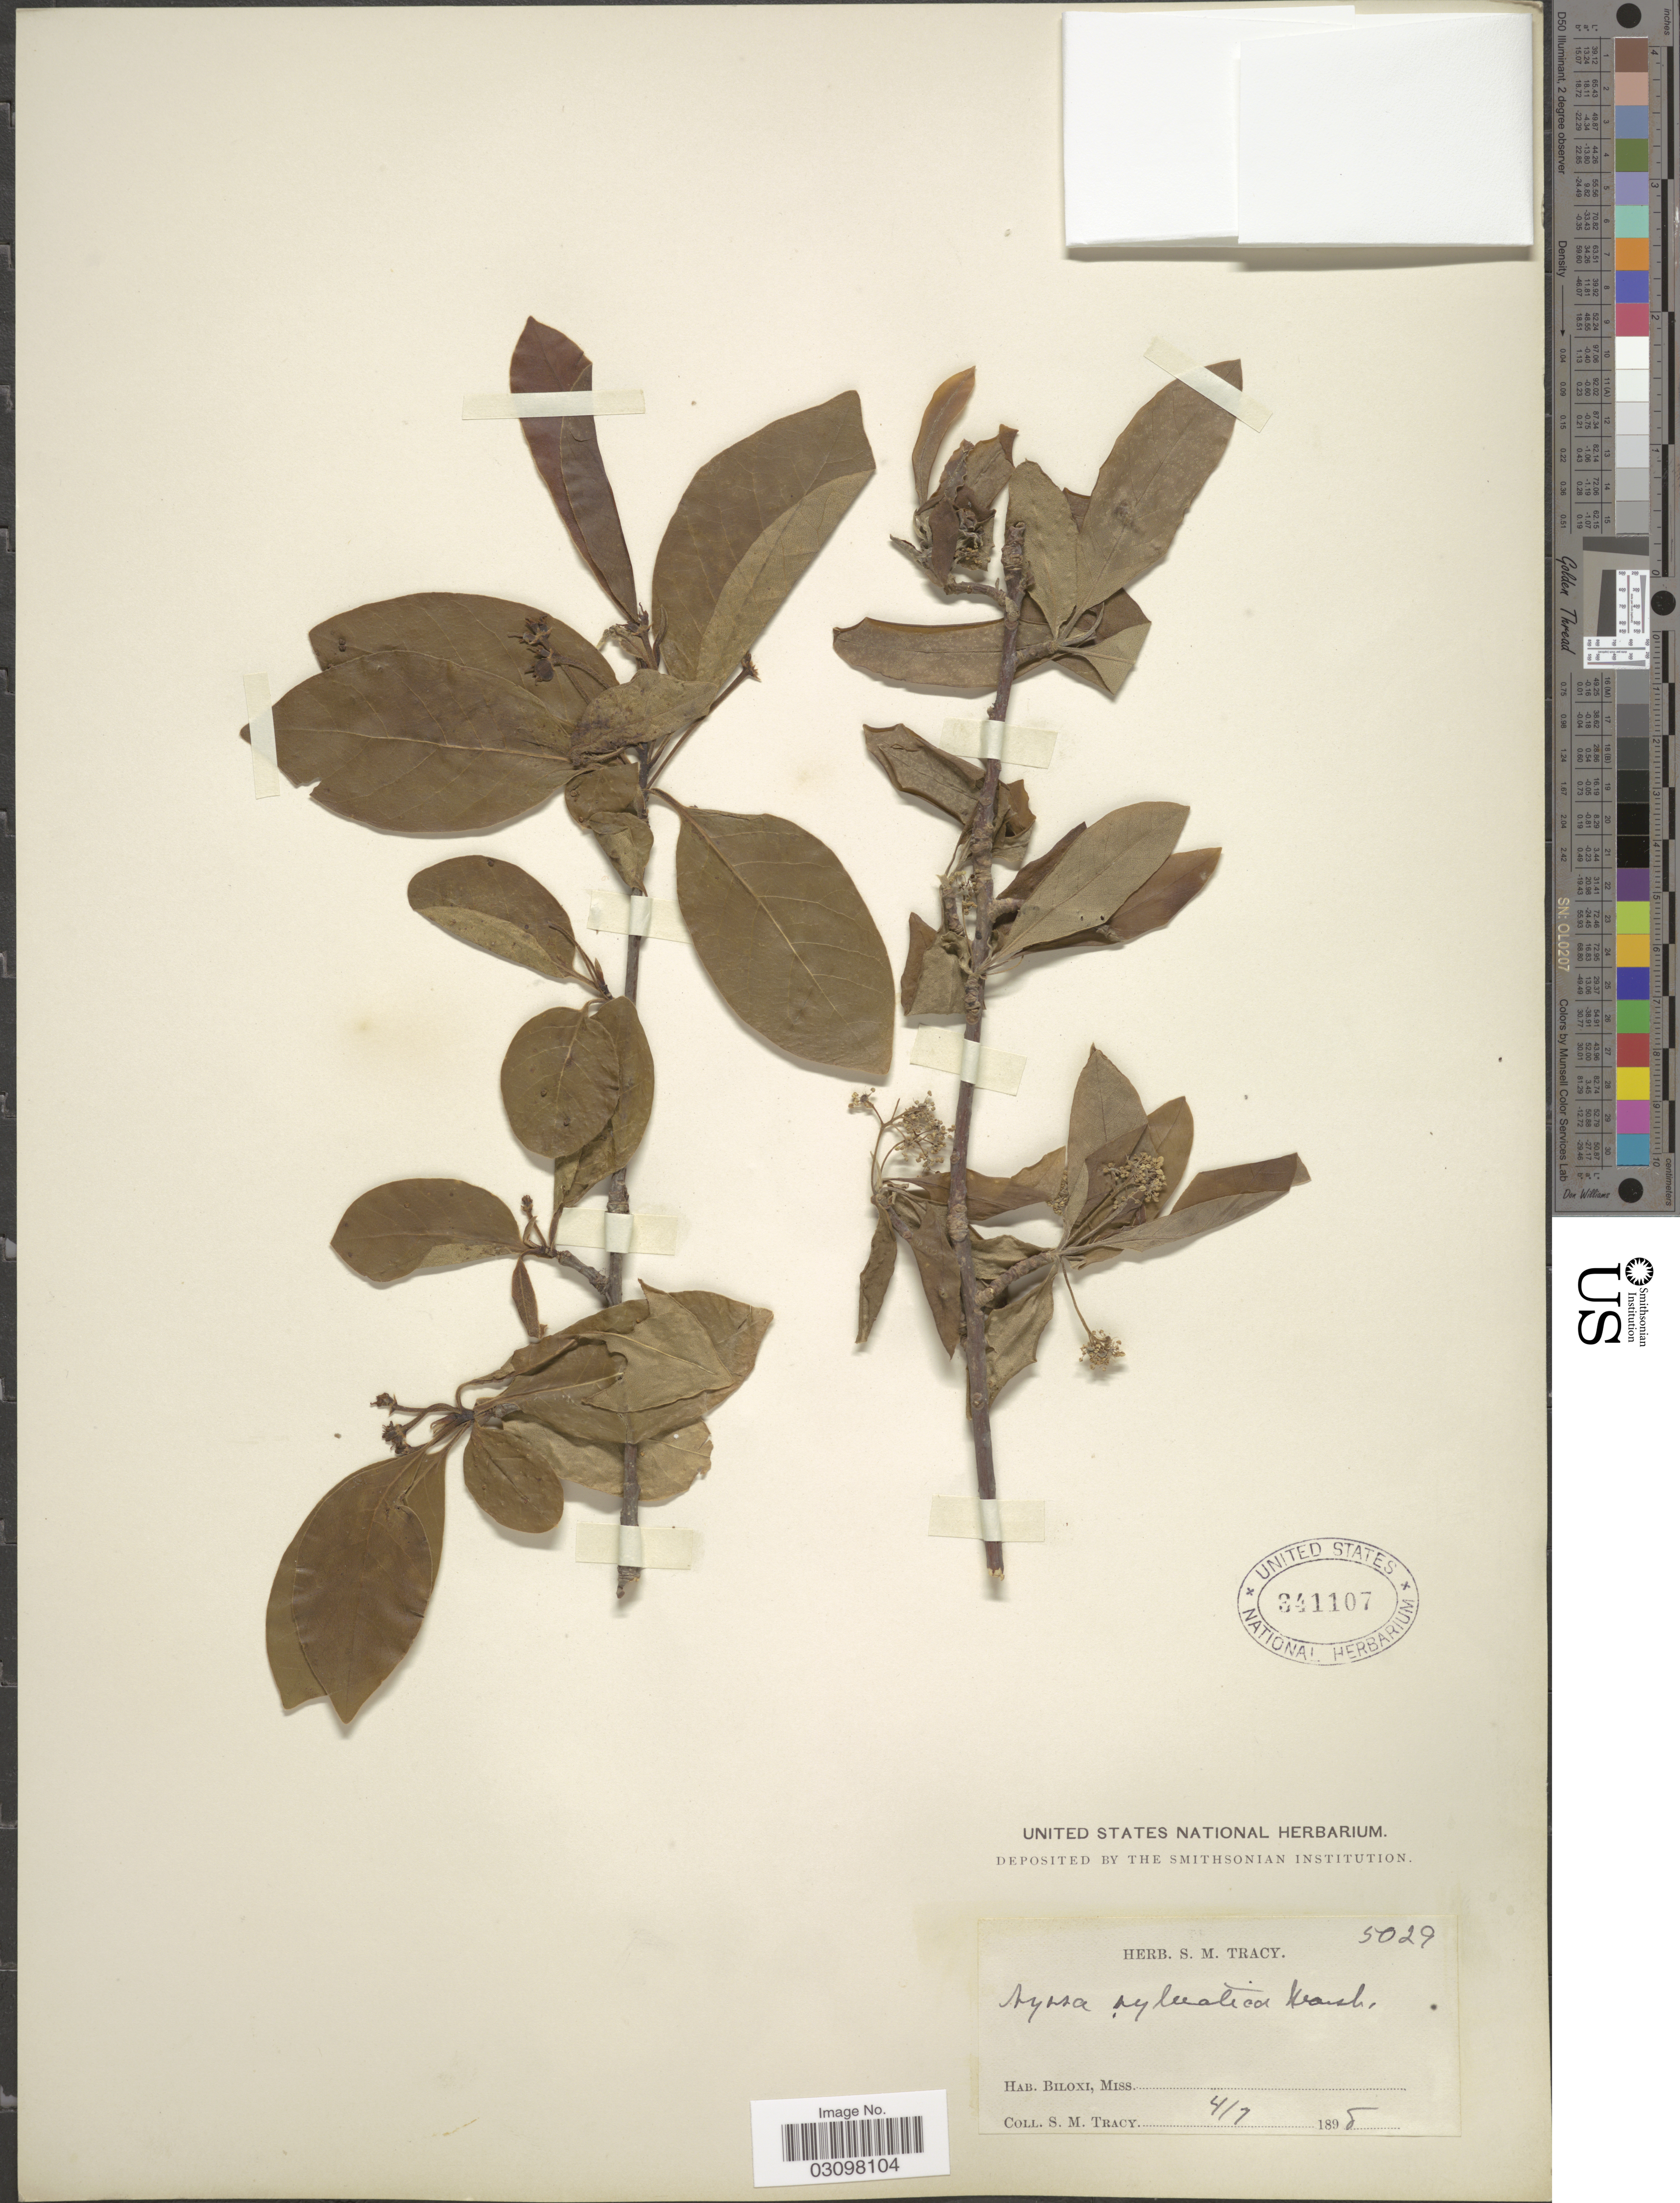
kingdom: Plantae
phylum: Tracheophyta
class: Magnoliopsida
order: Cornales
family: Nyssaceae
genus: Nyssa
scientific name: Nyssa sylvatica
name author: Marshall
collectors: S. M. Tracy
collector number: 5029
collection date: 1898-04-07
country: United States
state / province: Mississippi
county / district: Harrison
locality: Biloxi.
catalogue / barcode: US 341107